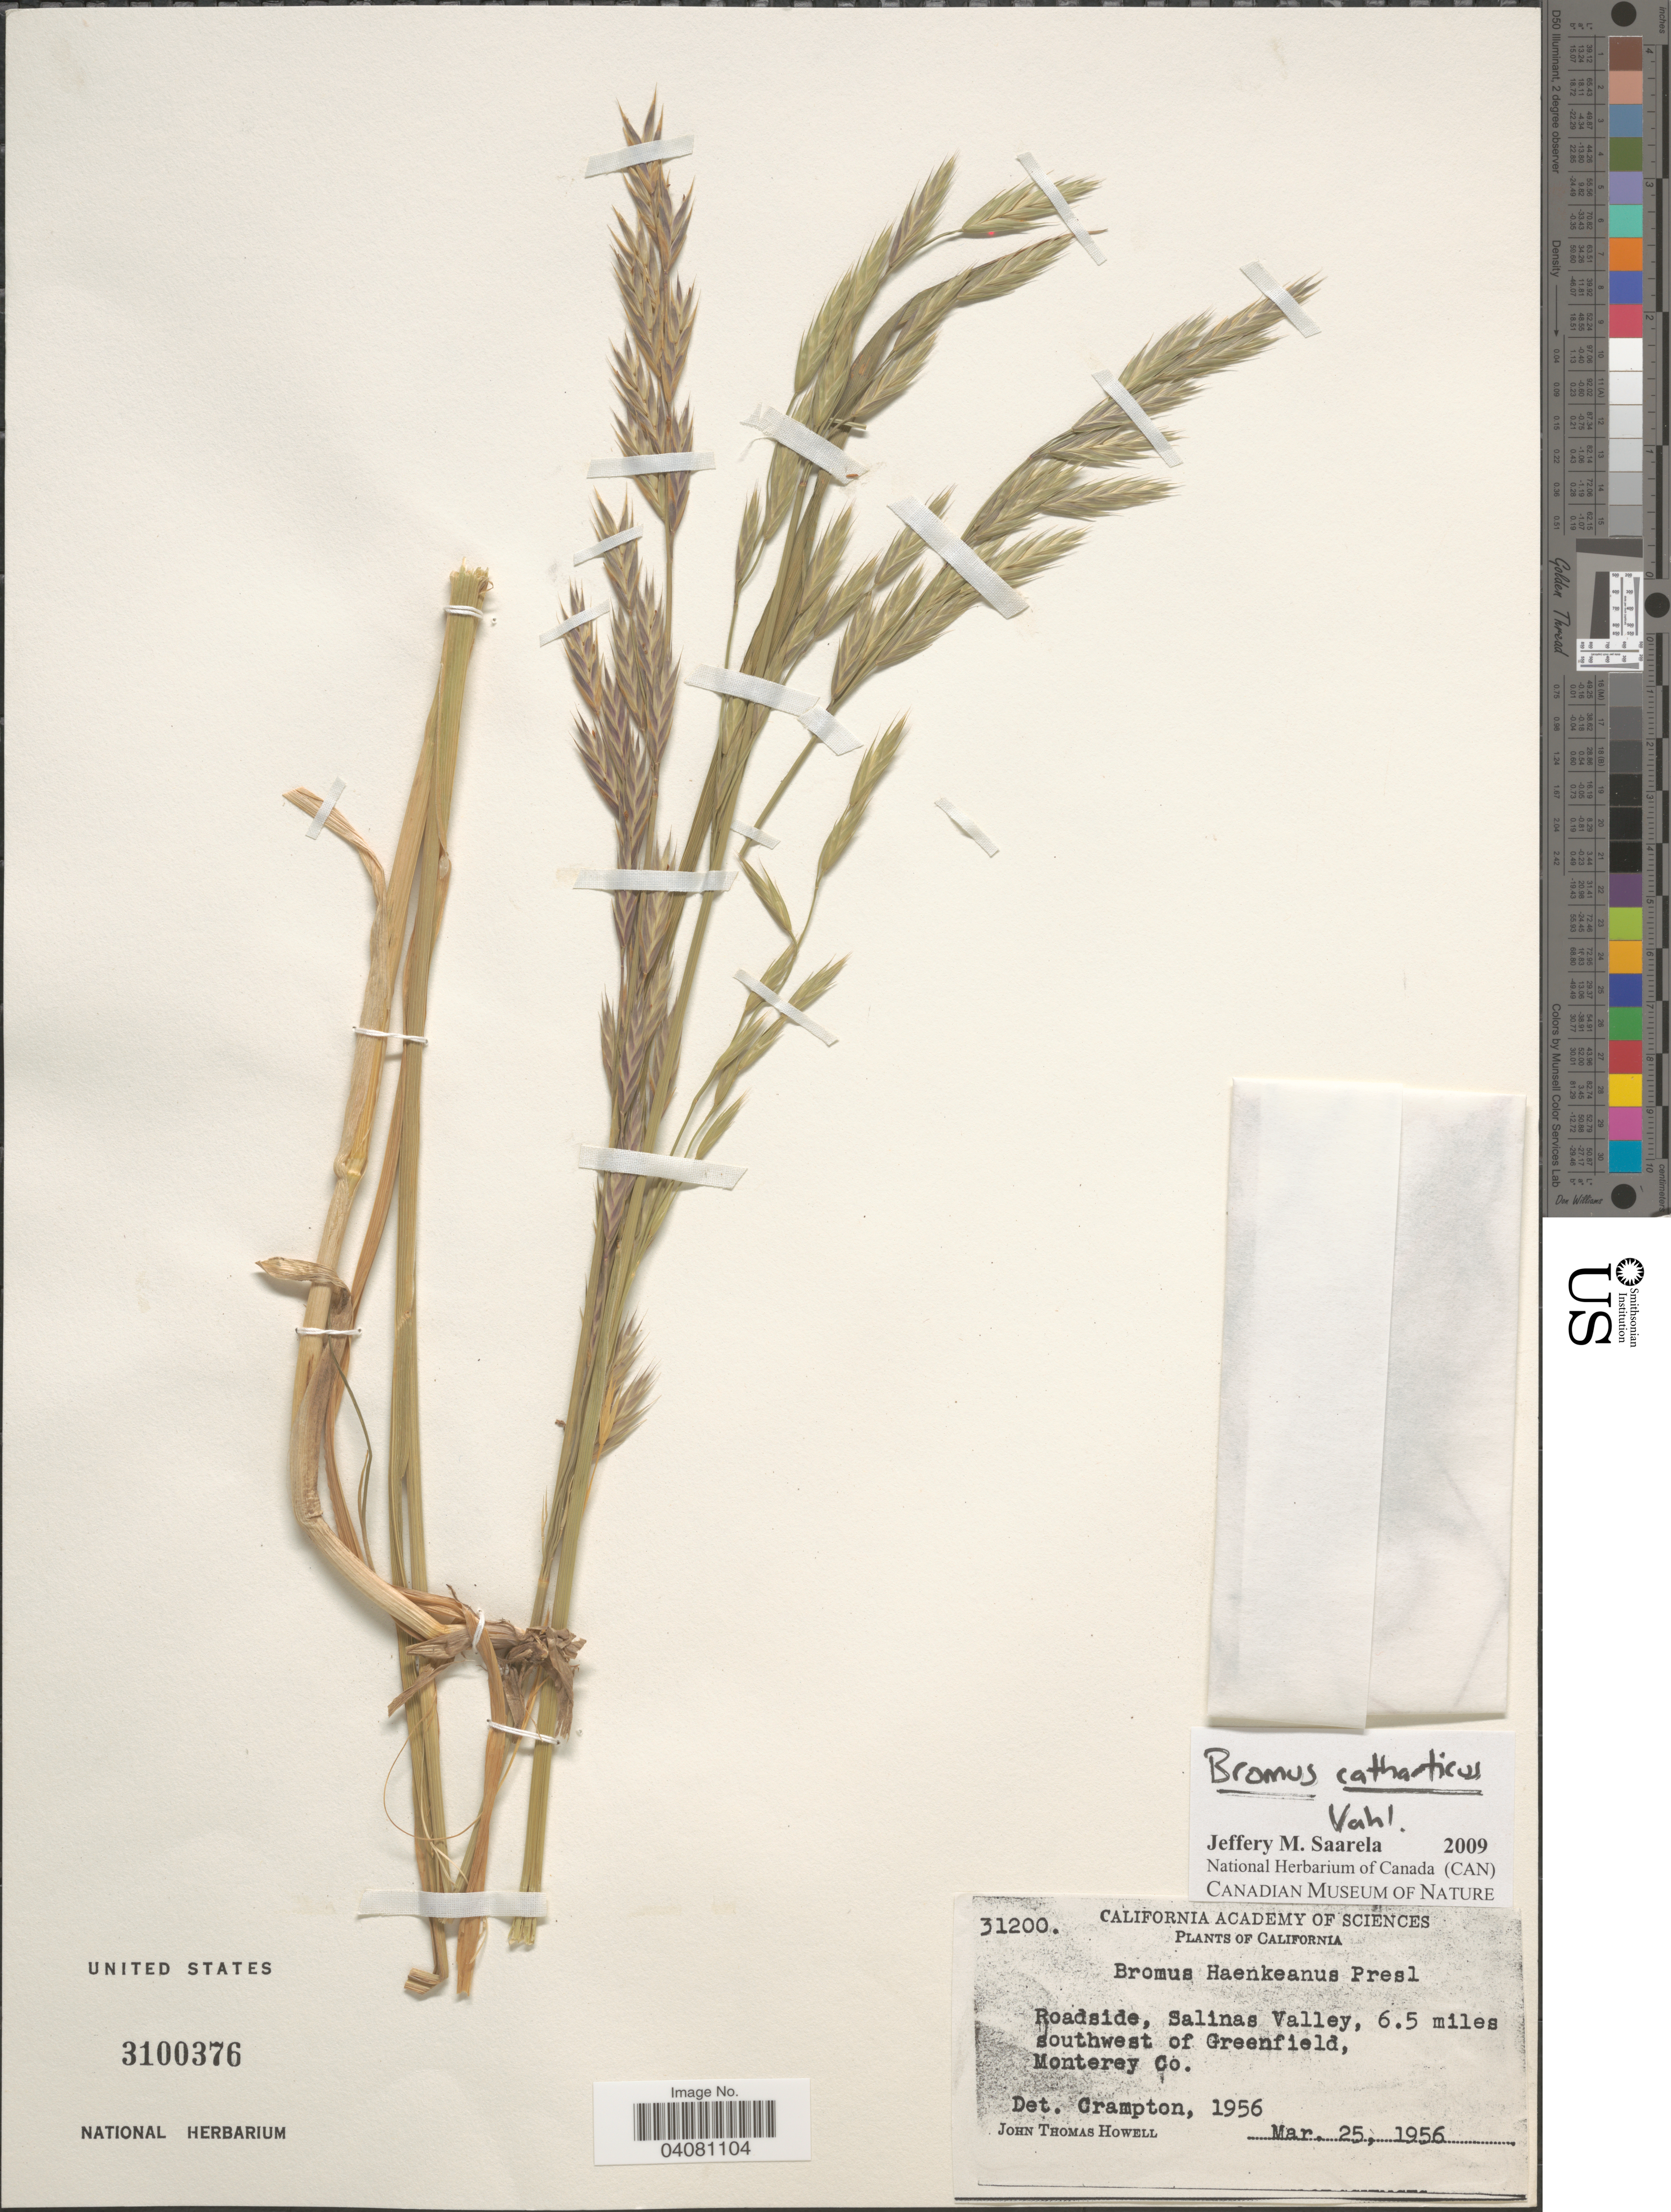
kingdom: Plantae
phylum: Tracheophyta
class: Liliopsida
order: Poales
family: Poaceae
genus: Bromus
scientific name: Bromus catharticus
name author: Vahl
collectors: J. T. Howell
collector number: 31200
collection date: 1956-03-25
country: United States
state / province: California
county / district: Monterey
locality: Roadside, Salinas Valley, 6.5 miles southwest of Greenfield, Monterey Co.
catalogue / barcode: US 3100376